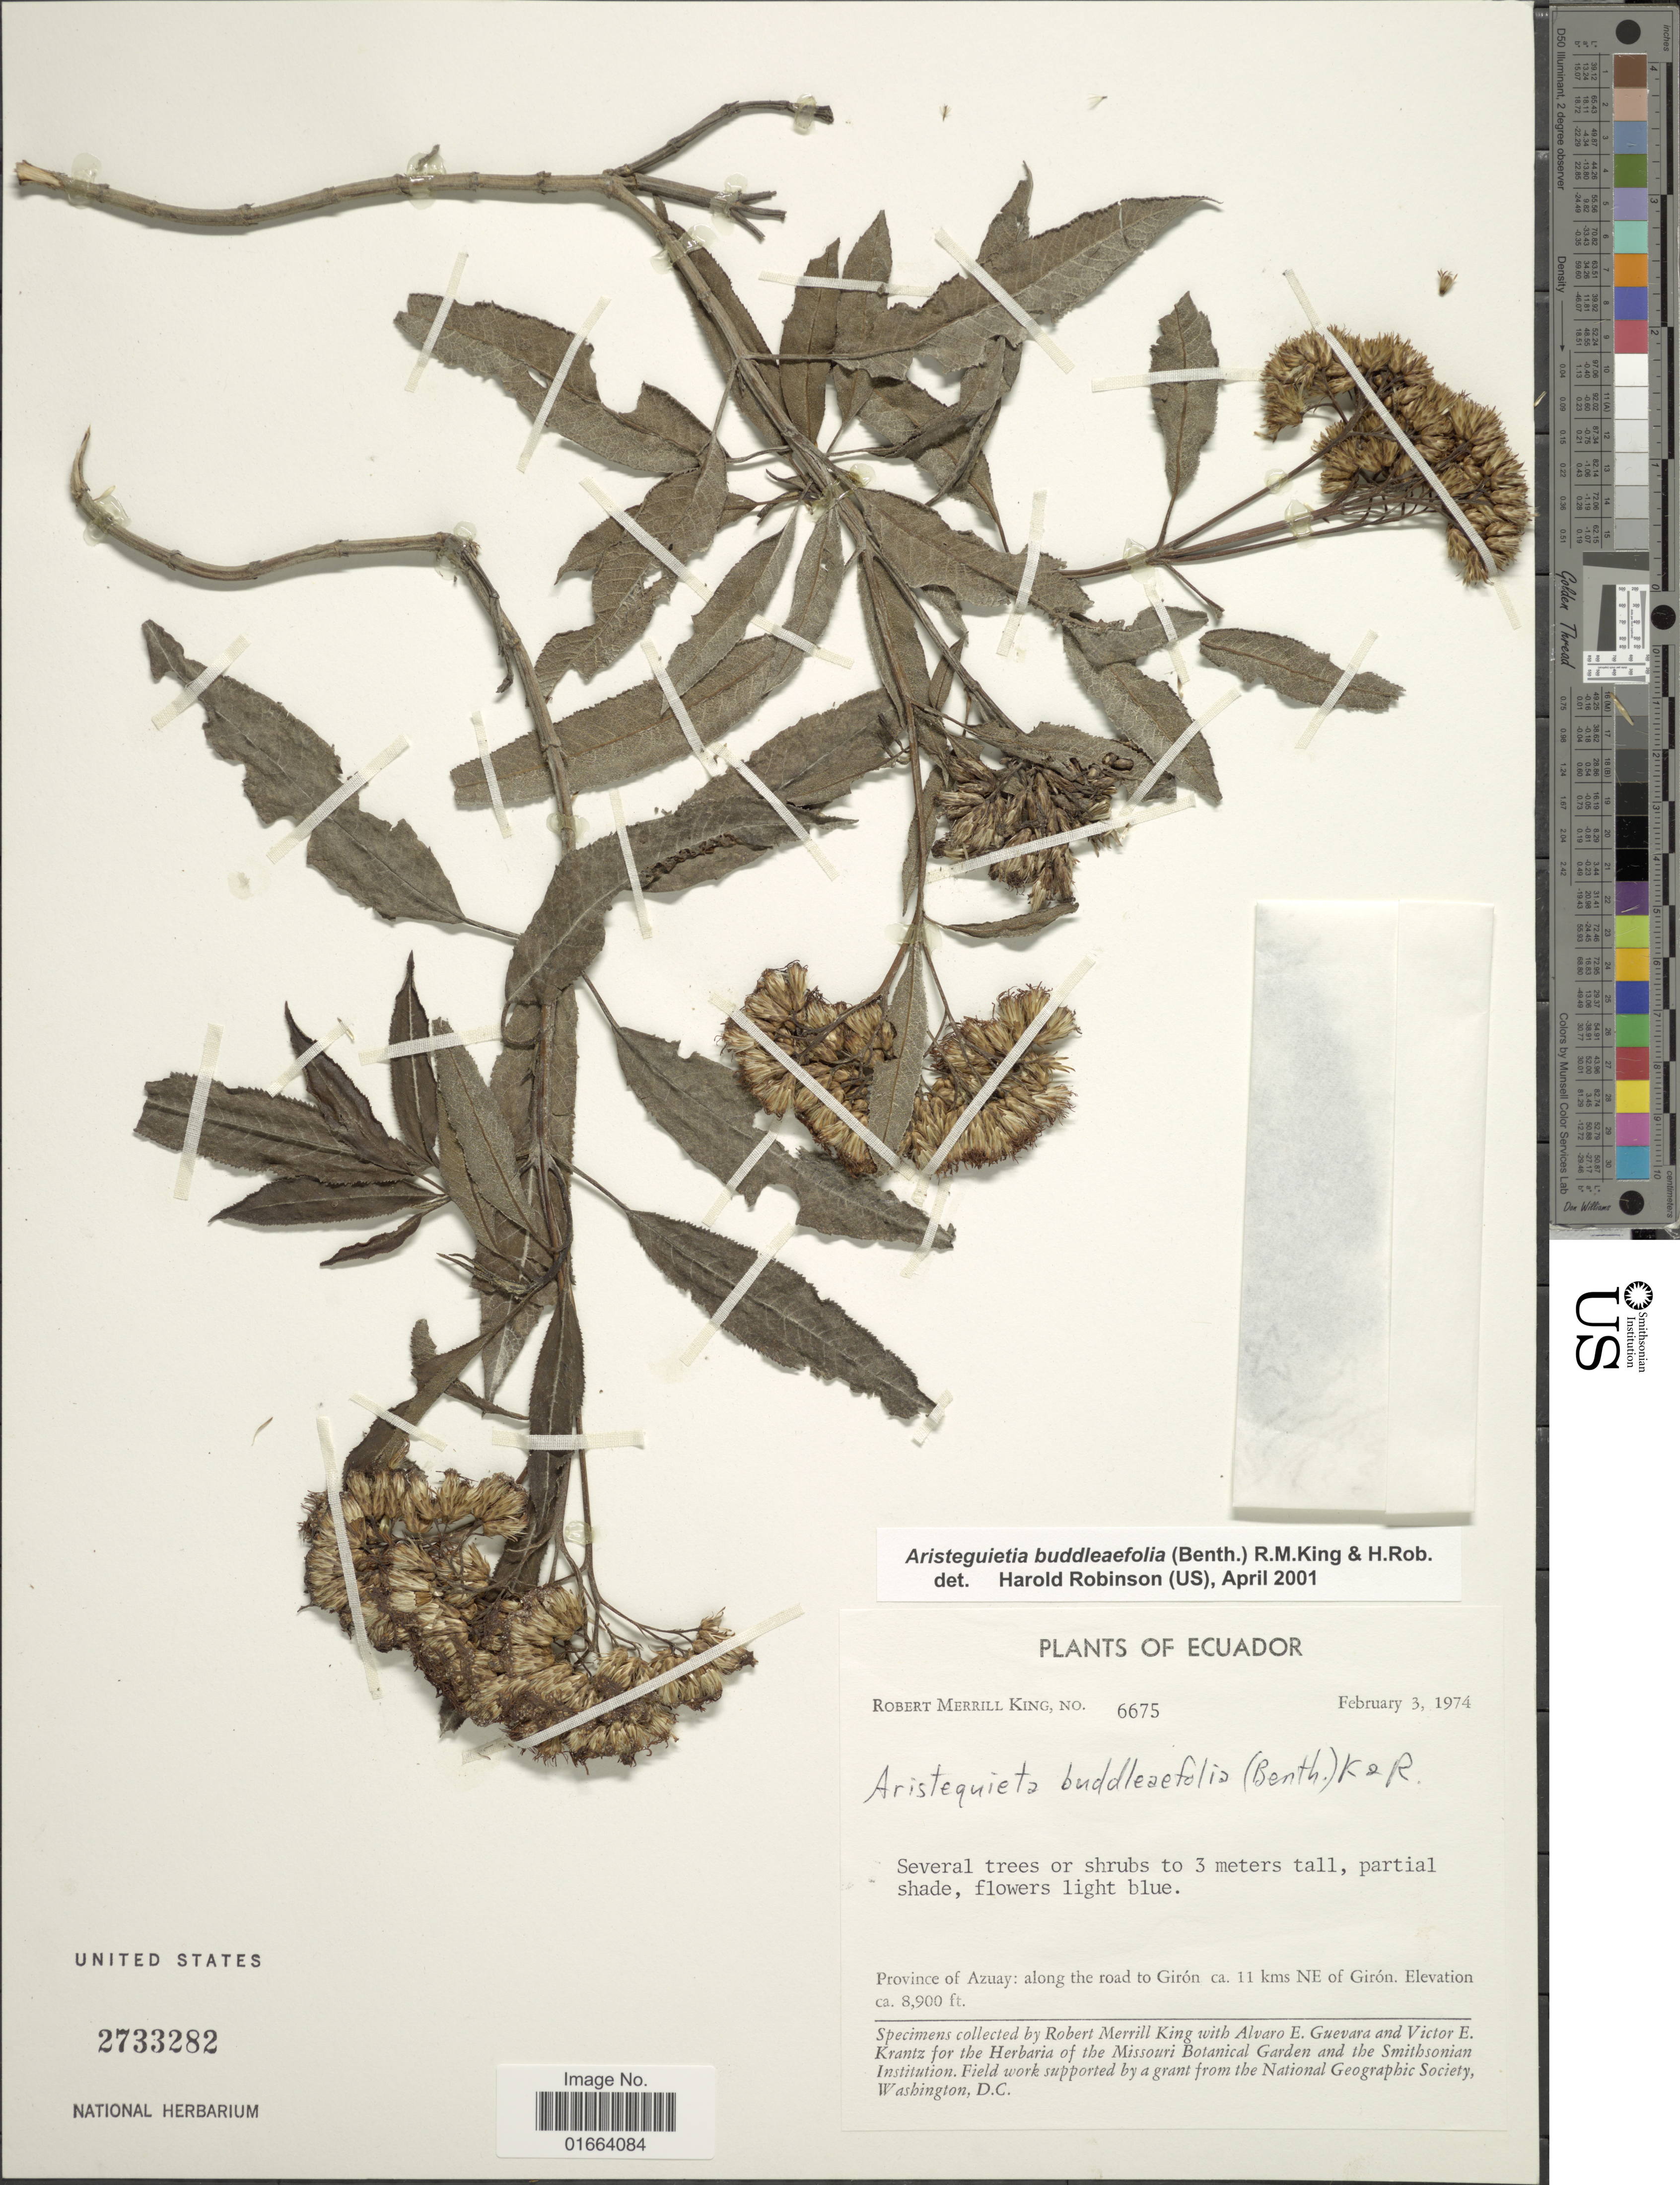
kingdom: Plantae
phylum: Tracheophyta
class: Magnoliopsida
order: Asterales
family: Asteraceae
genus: Aristeguietia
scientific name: Aristeguietia buddleaefolia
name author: (Benth.) R.M. King & H. Rob.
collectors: R. M. King, A. E. Guevara & V. Krantz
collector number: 6675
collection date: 1974-02-03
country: Ecuador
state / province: Azuay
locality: Along the road to Girón ca. 11 kms NE of Girón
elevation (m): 2713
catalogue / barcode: US 2733282